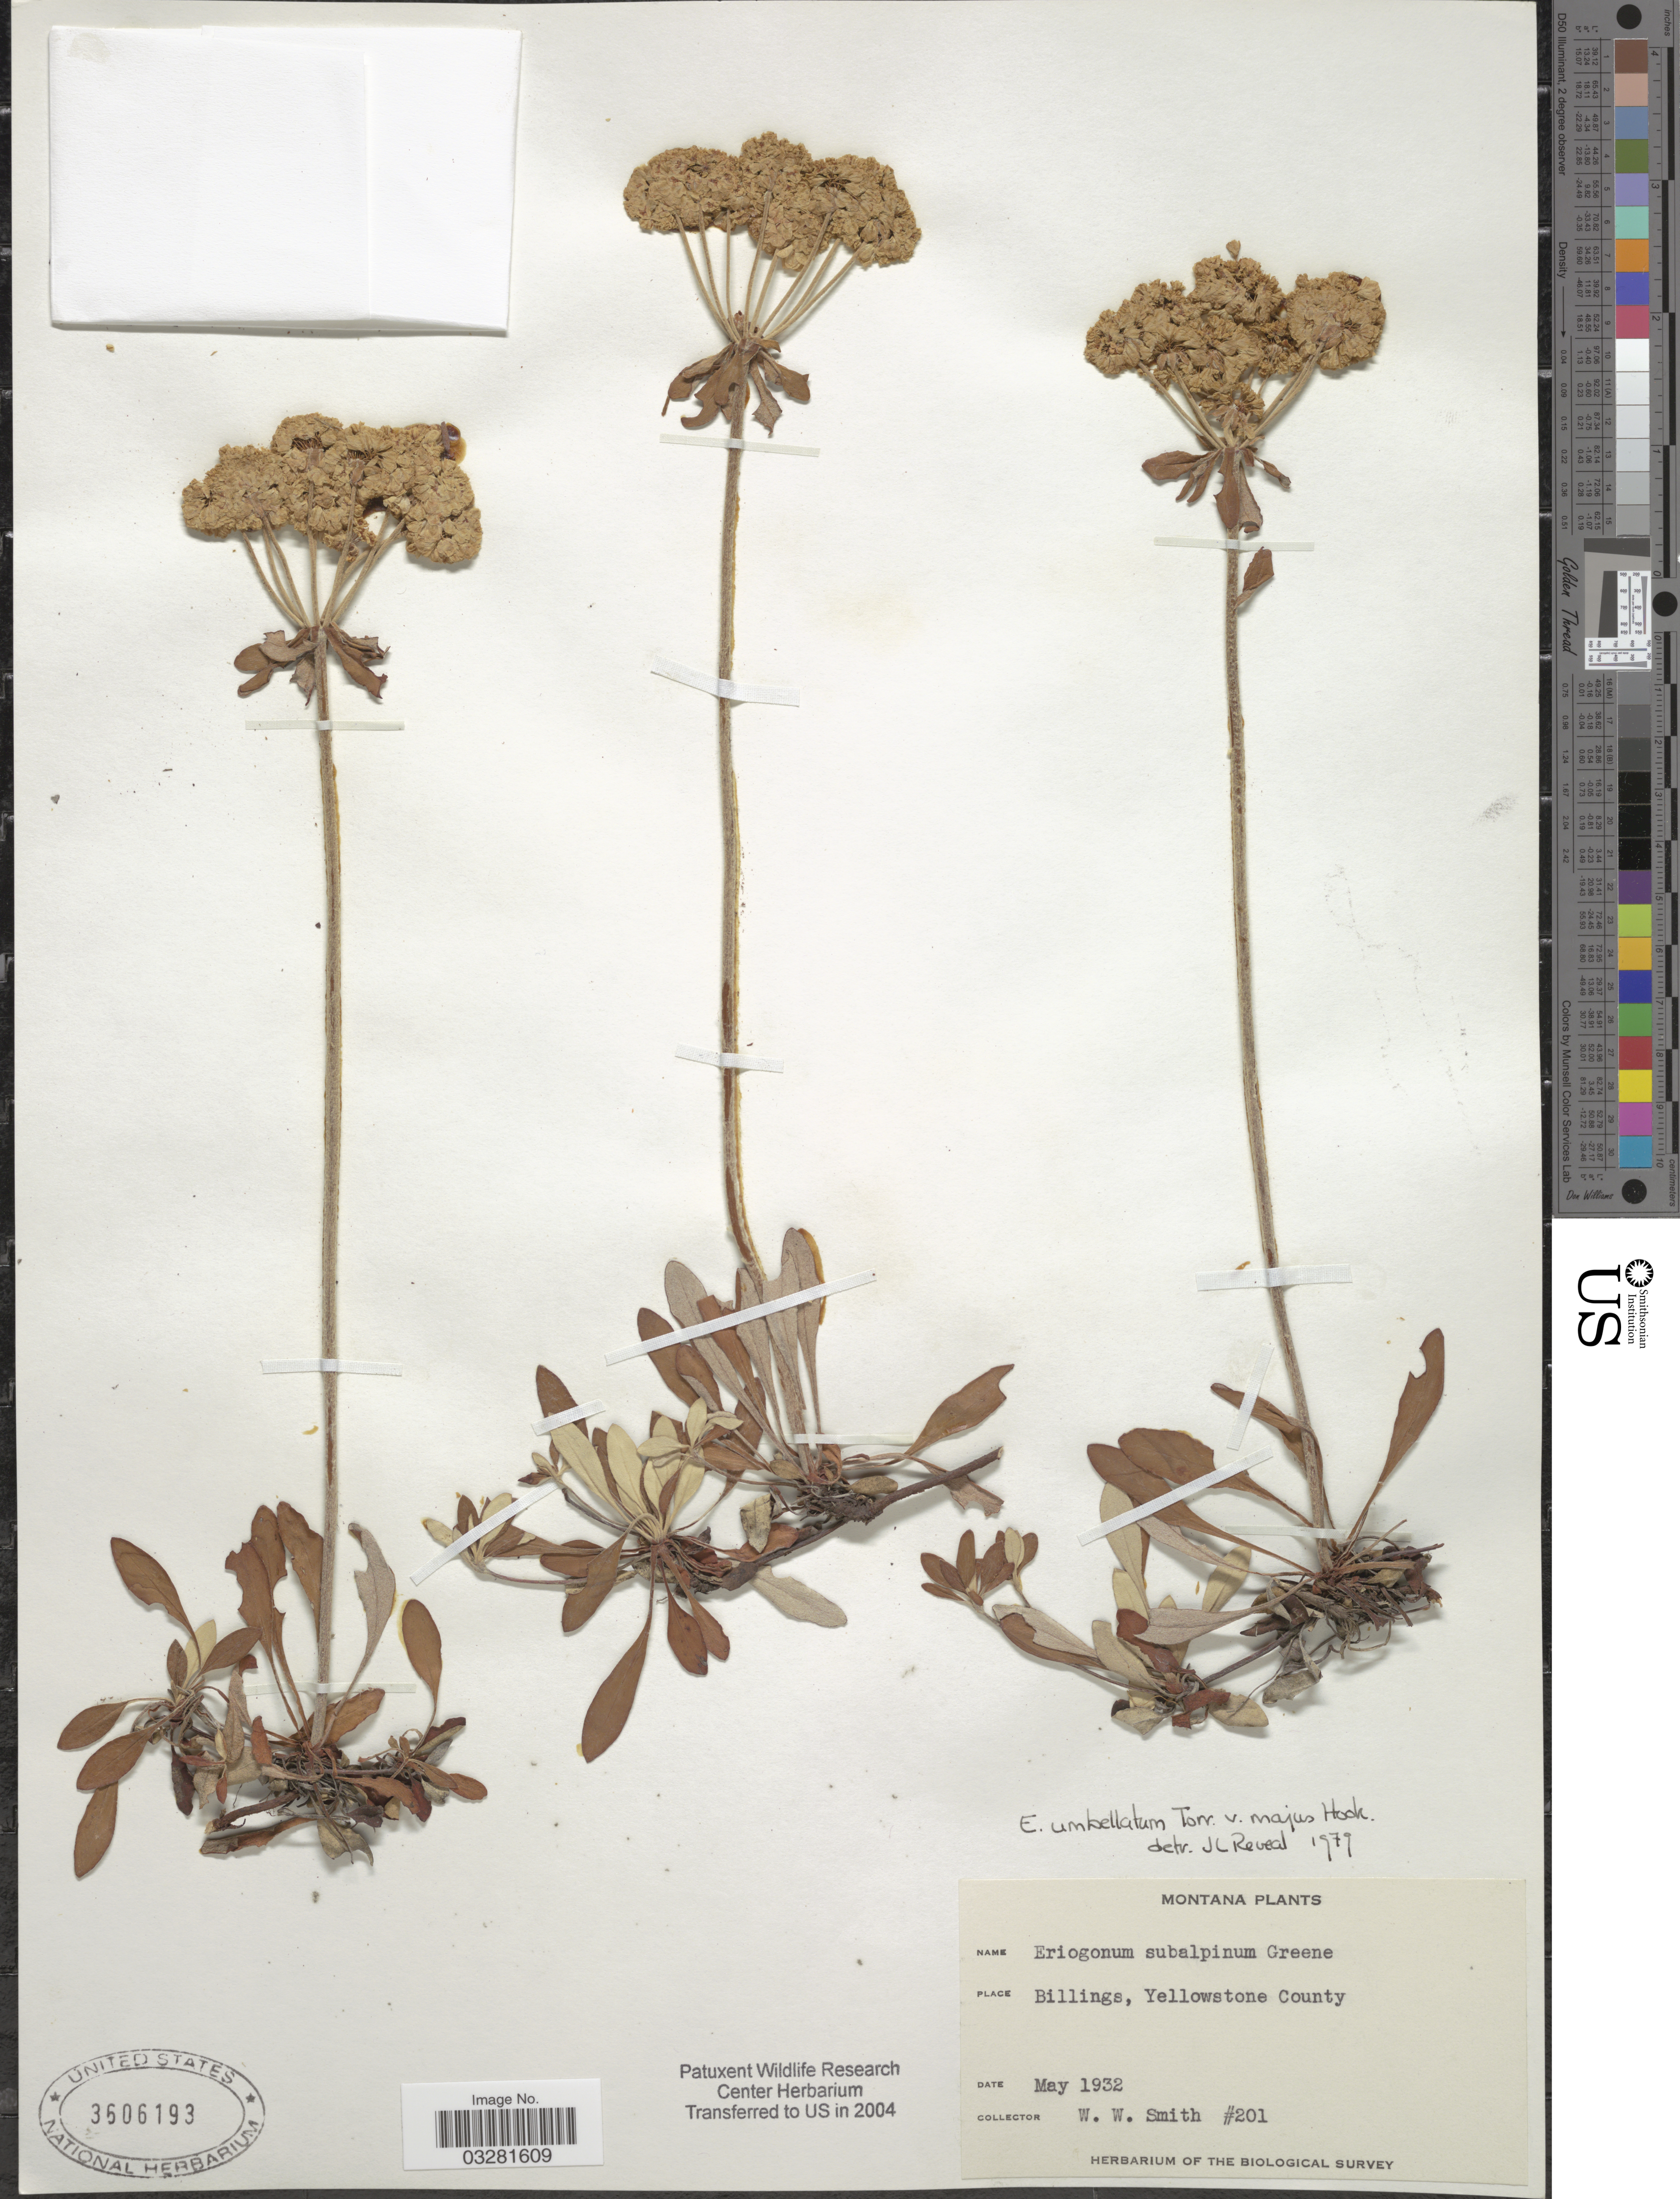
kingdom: Plantae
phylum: Tracheophyta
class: Magnoliopsida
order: Caryophyllales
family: Polygonaceae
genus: Eriogonum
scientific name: Eriogonum umbellatum var. majus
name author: Hook.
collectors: W. W. Smith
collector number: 201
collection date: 1932-05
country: United States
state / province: Montana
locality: Billings, Yellowstone County.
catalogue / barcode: US 3606193